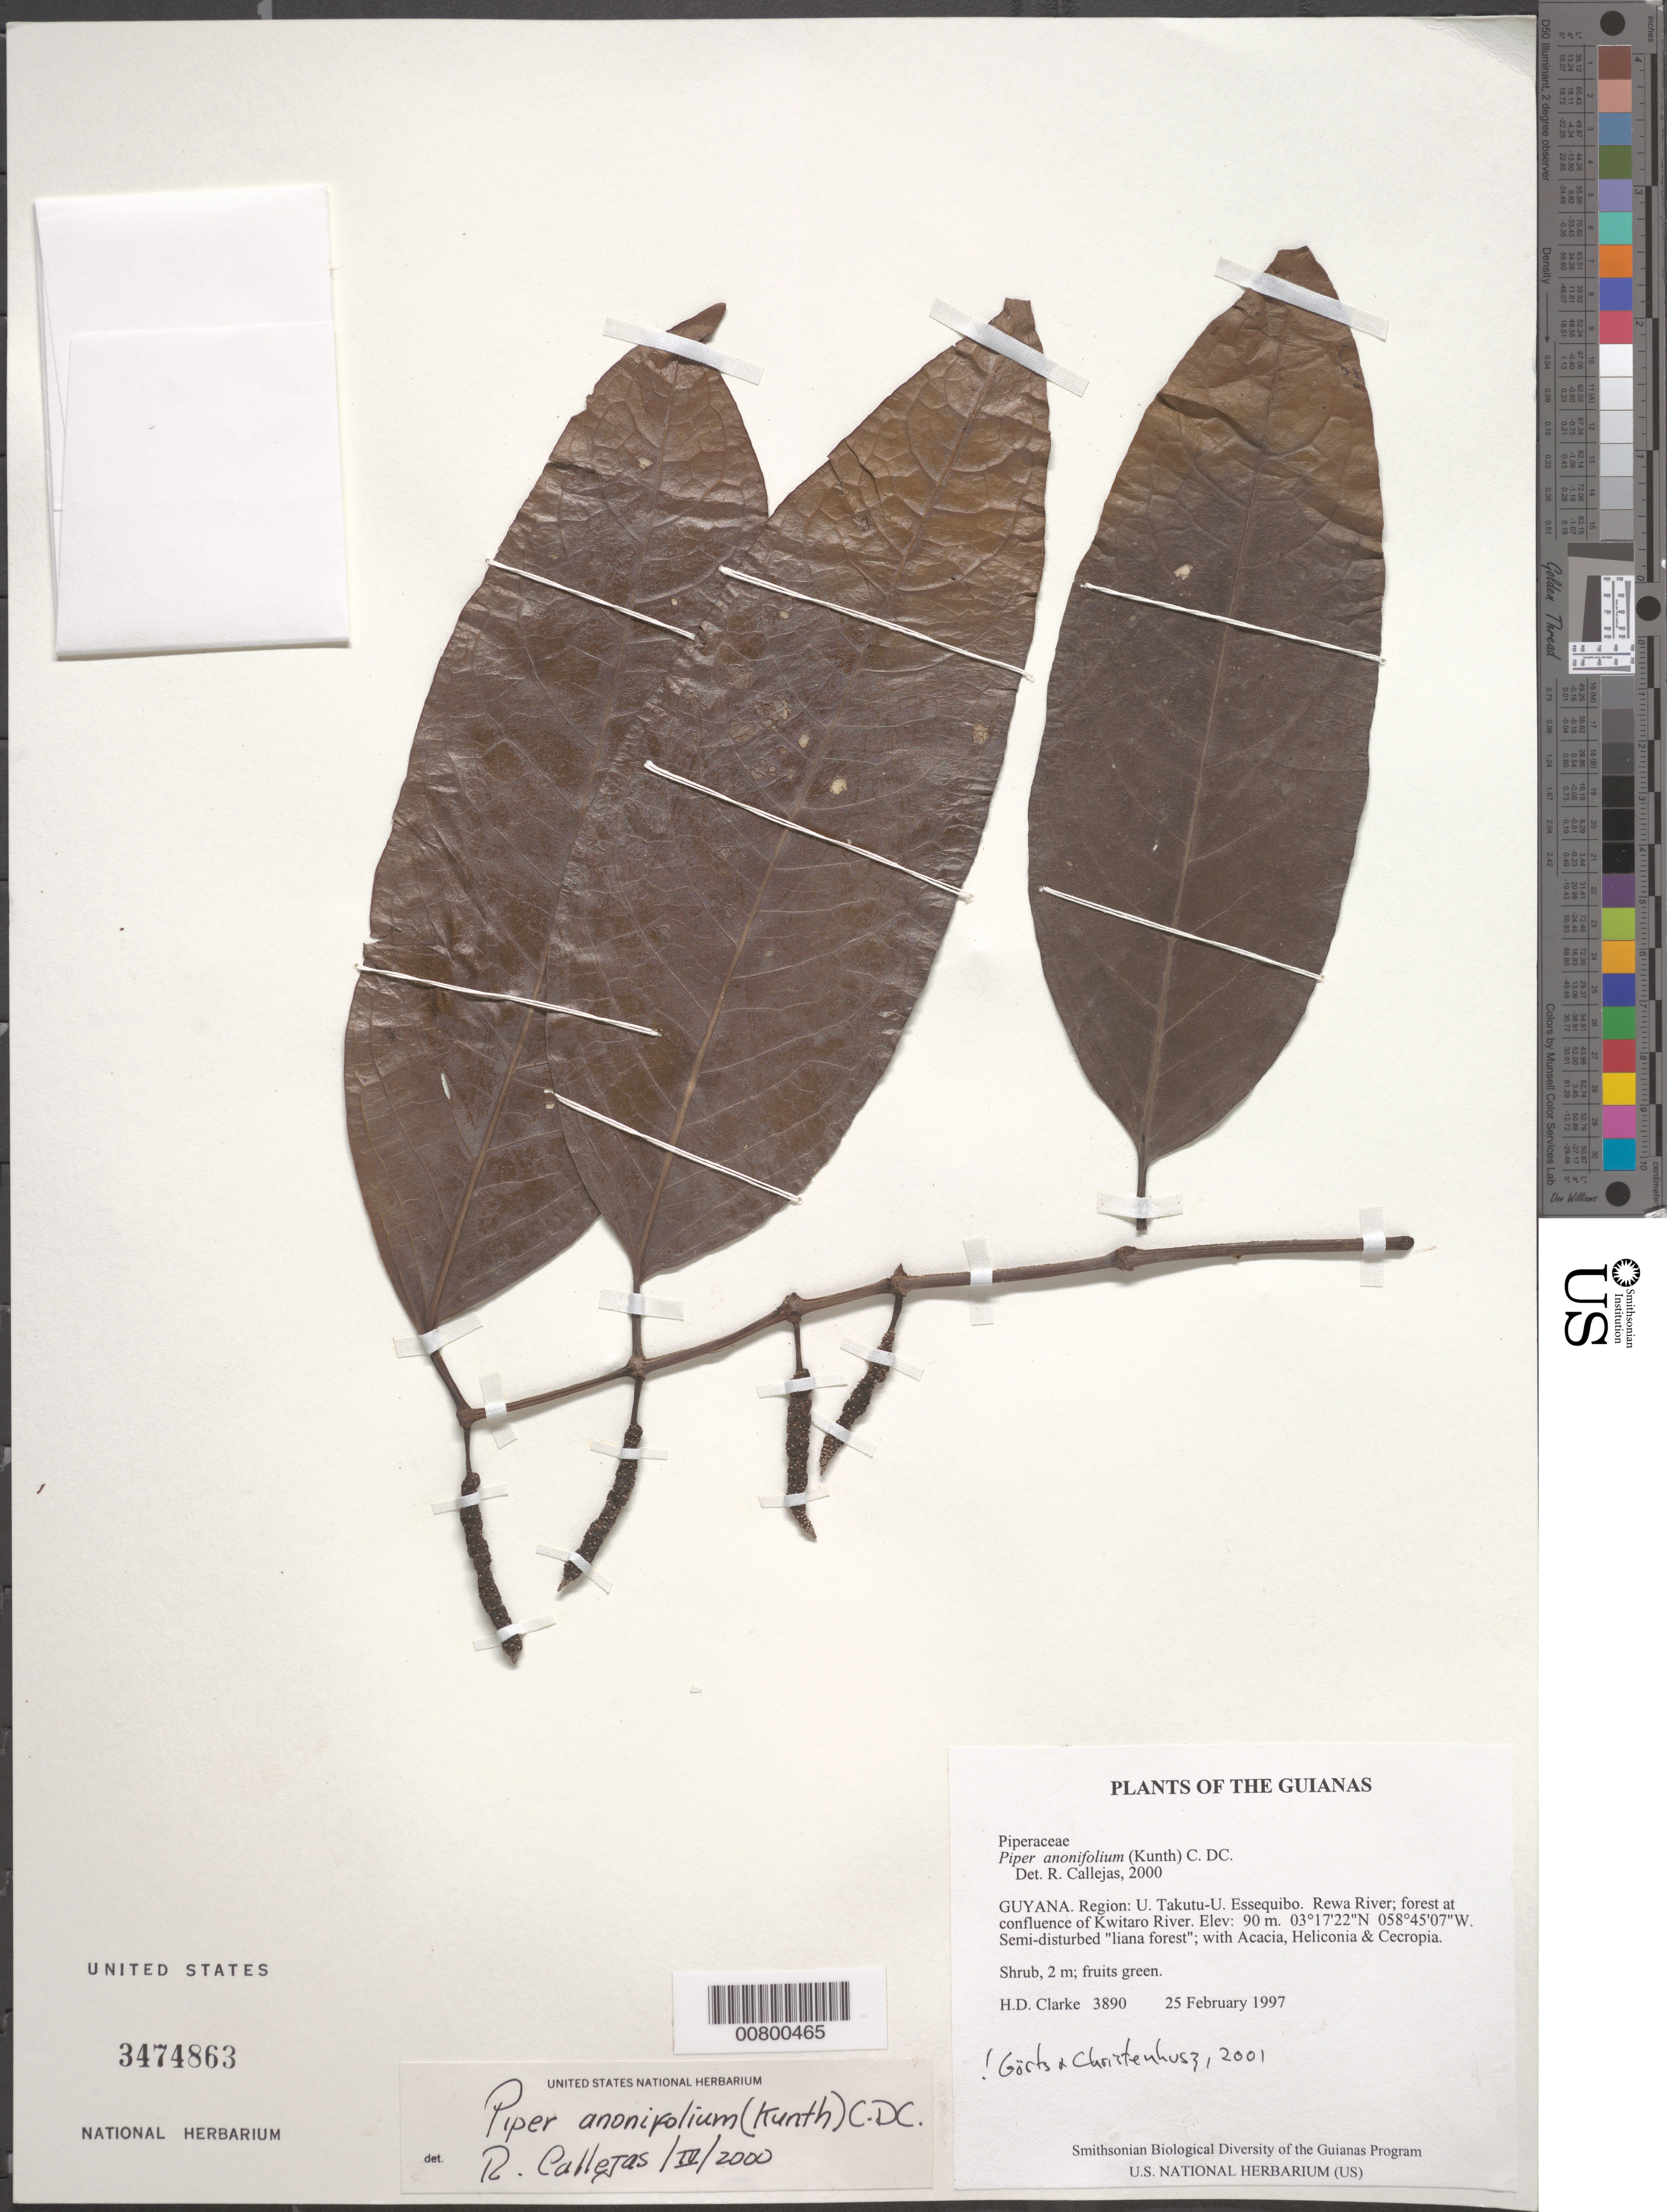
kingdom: Plantae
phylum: Tracheophyta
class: Magnoliopsida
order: Piperales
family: Piperaceae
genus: Piper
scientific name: Piper anonifolium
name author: (Kunth) C. DC.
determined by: Görts-van Rijn, A. R.; Christenhusz, M. J.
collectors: H. D. Clarke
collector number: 3890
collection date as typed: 25 February 1997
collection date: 1997-02-25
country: Guyana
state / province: U. Takutu-U. Essequibo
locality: Rewa River; forest at confluence of Kwitaro River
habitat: Semi-disturbed "liana forest"; with Acacia, Heliconia & Cecropia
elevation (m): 90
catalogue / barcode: US 3474863